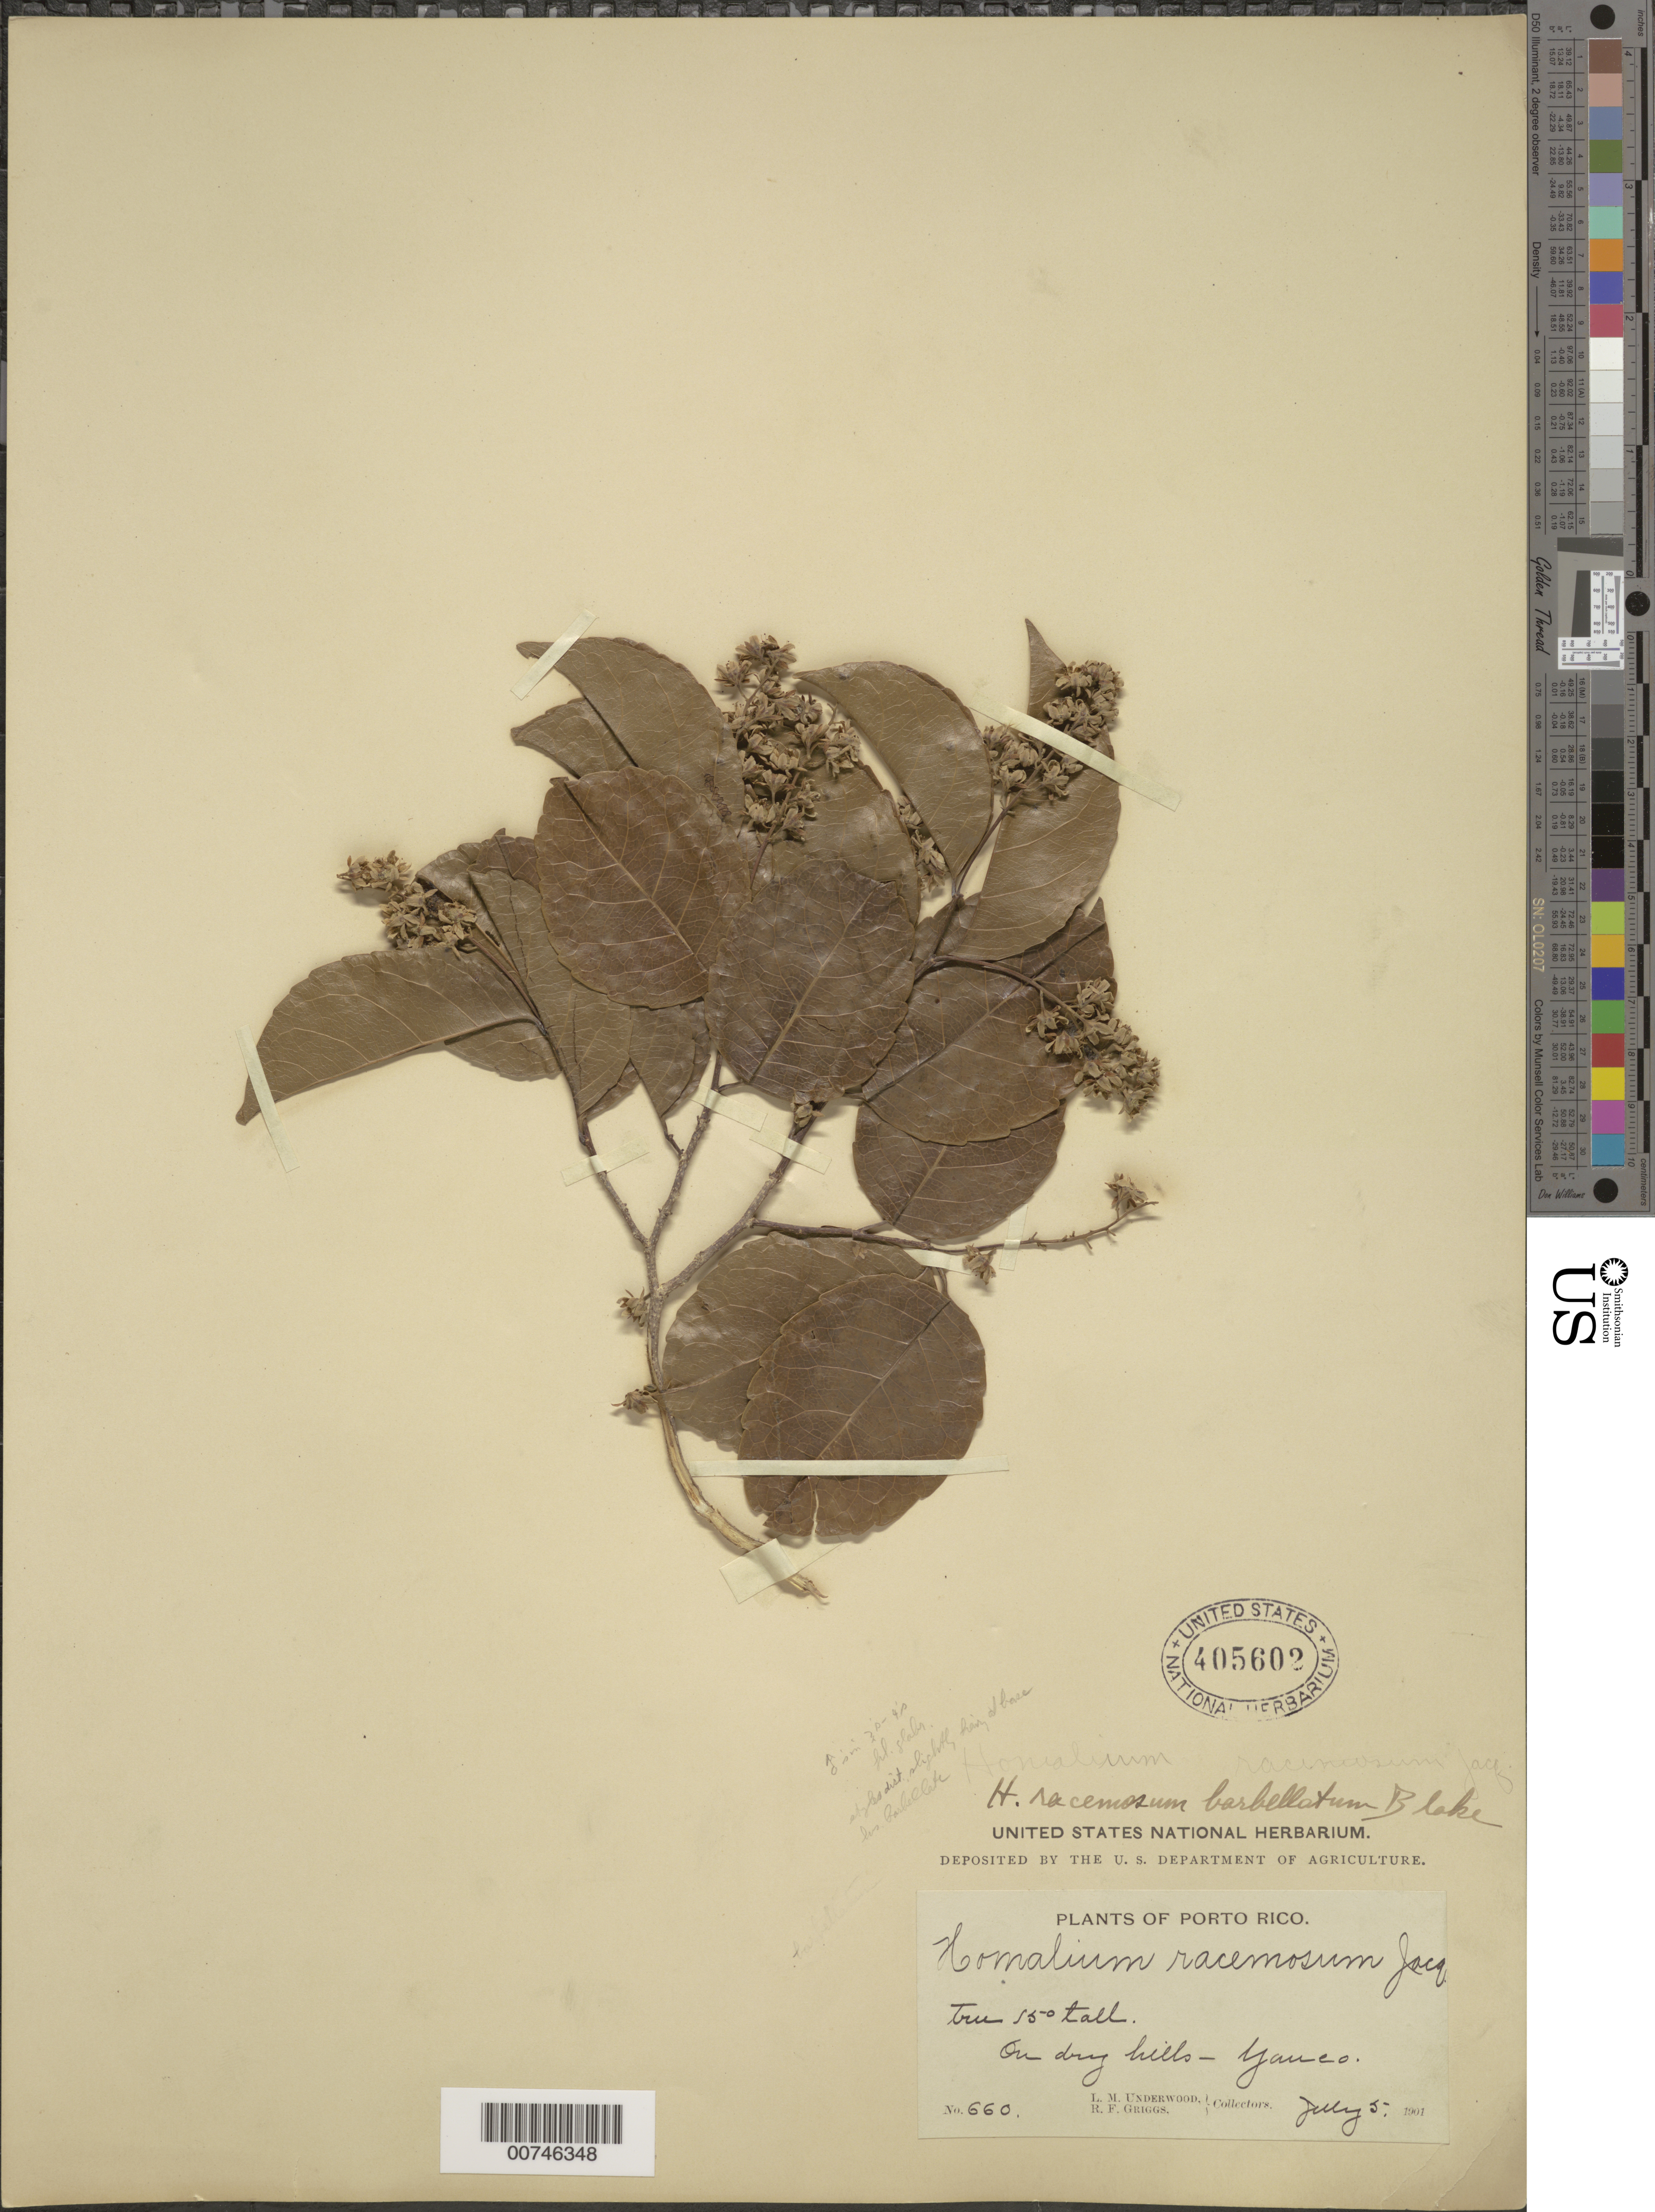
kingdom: Plantae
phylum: Tracheophyta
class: Magnoliopsida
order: Malpighiales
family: Salicaceae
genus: Homalium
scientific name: Homalium racemosum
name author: Jacq.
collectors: L. M. Underwood & R. F. Griggs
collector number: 660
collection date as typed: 05 Jul 1901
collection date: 1901-07-05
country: Puerto Rico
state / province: Yauco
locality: Yauco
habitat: On dry hills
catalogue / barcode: US 405602